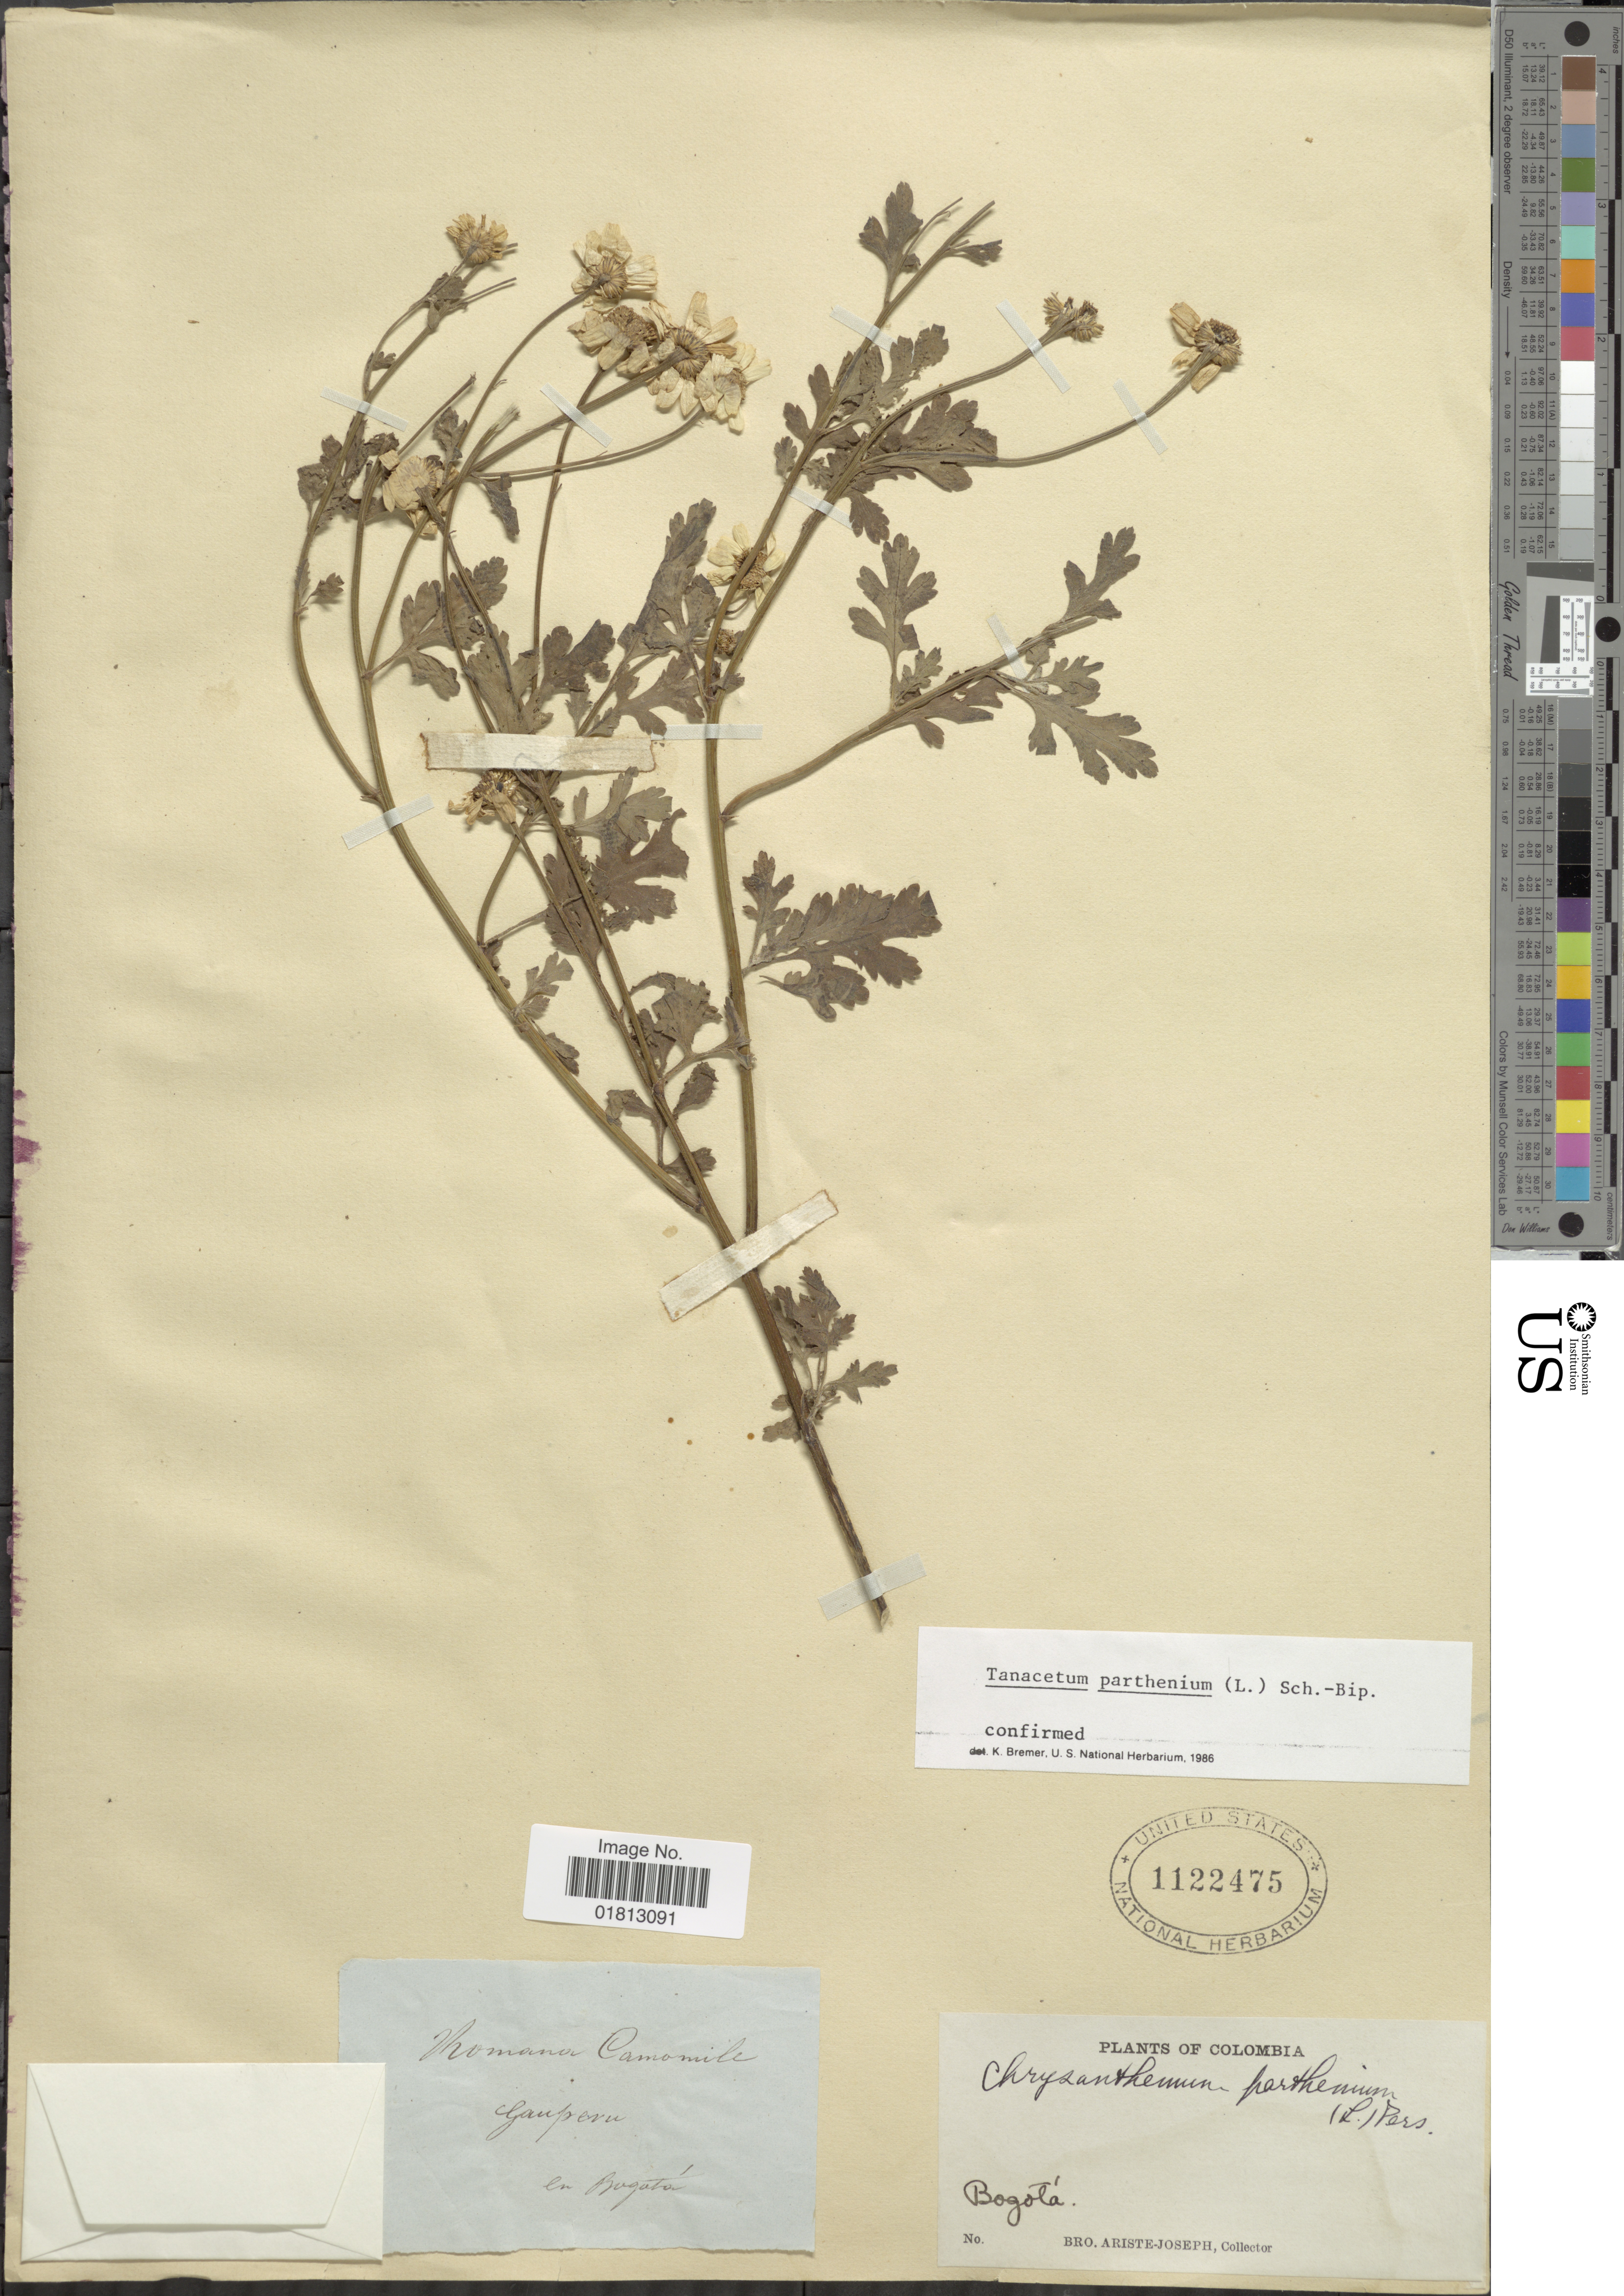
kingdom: Plantae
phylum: Tracheophyta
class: Magnoliopsida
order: Asterales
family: Asteraceae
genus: Tanacetum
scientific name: Tanacetum parthenium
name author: (L.) Sch. Bip.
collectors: Bro. Ariste-Joseph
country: Colombia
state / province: Bogota D.C.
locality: Bogota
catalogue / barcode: US 1122475